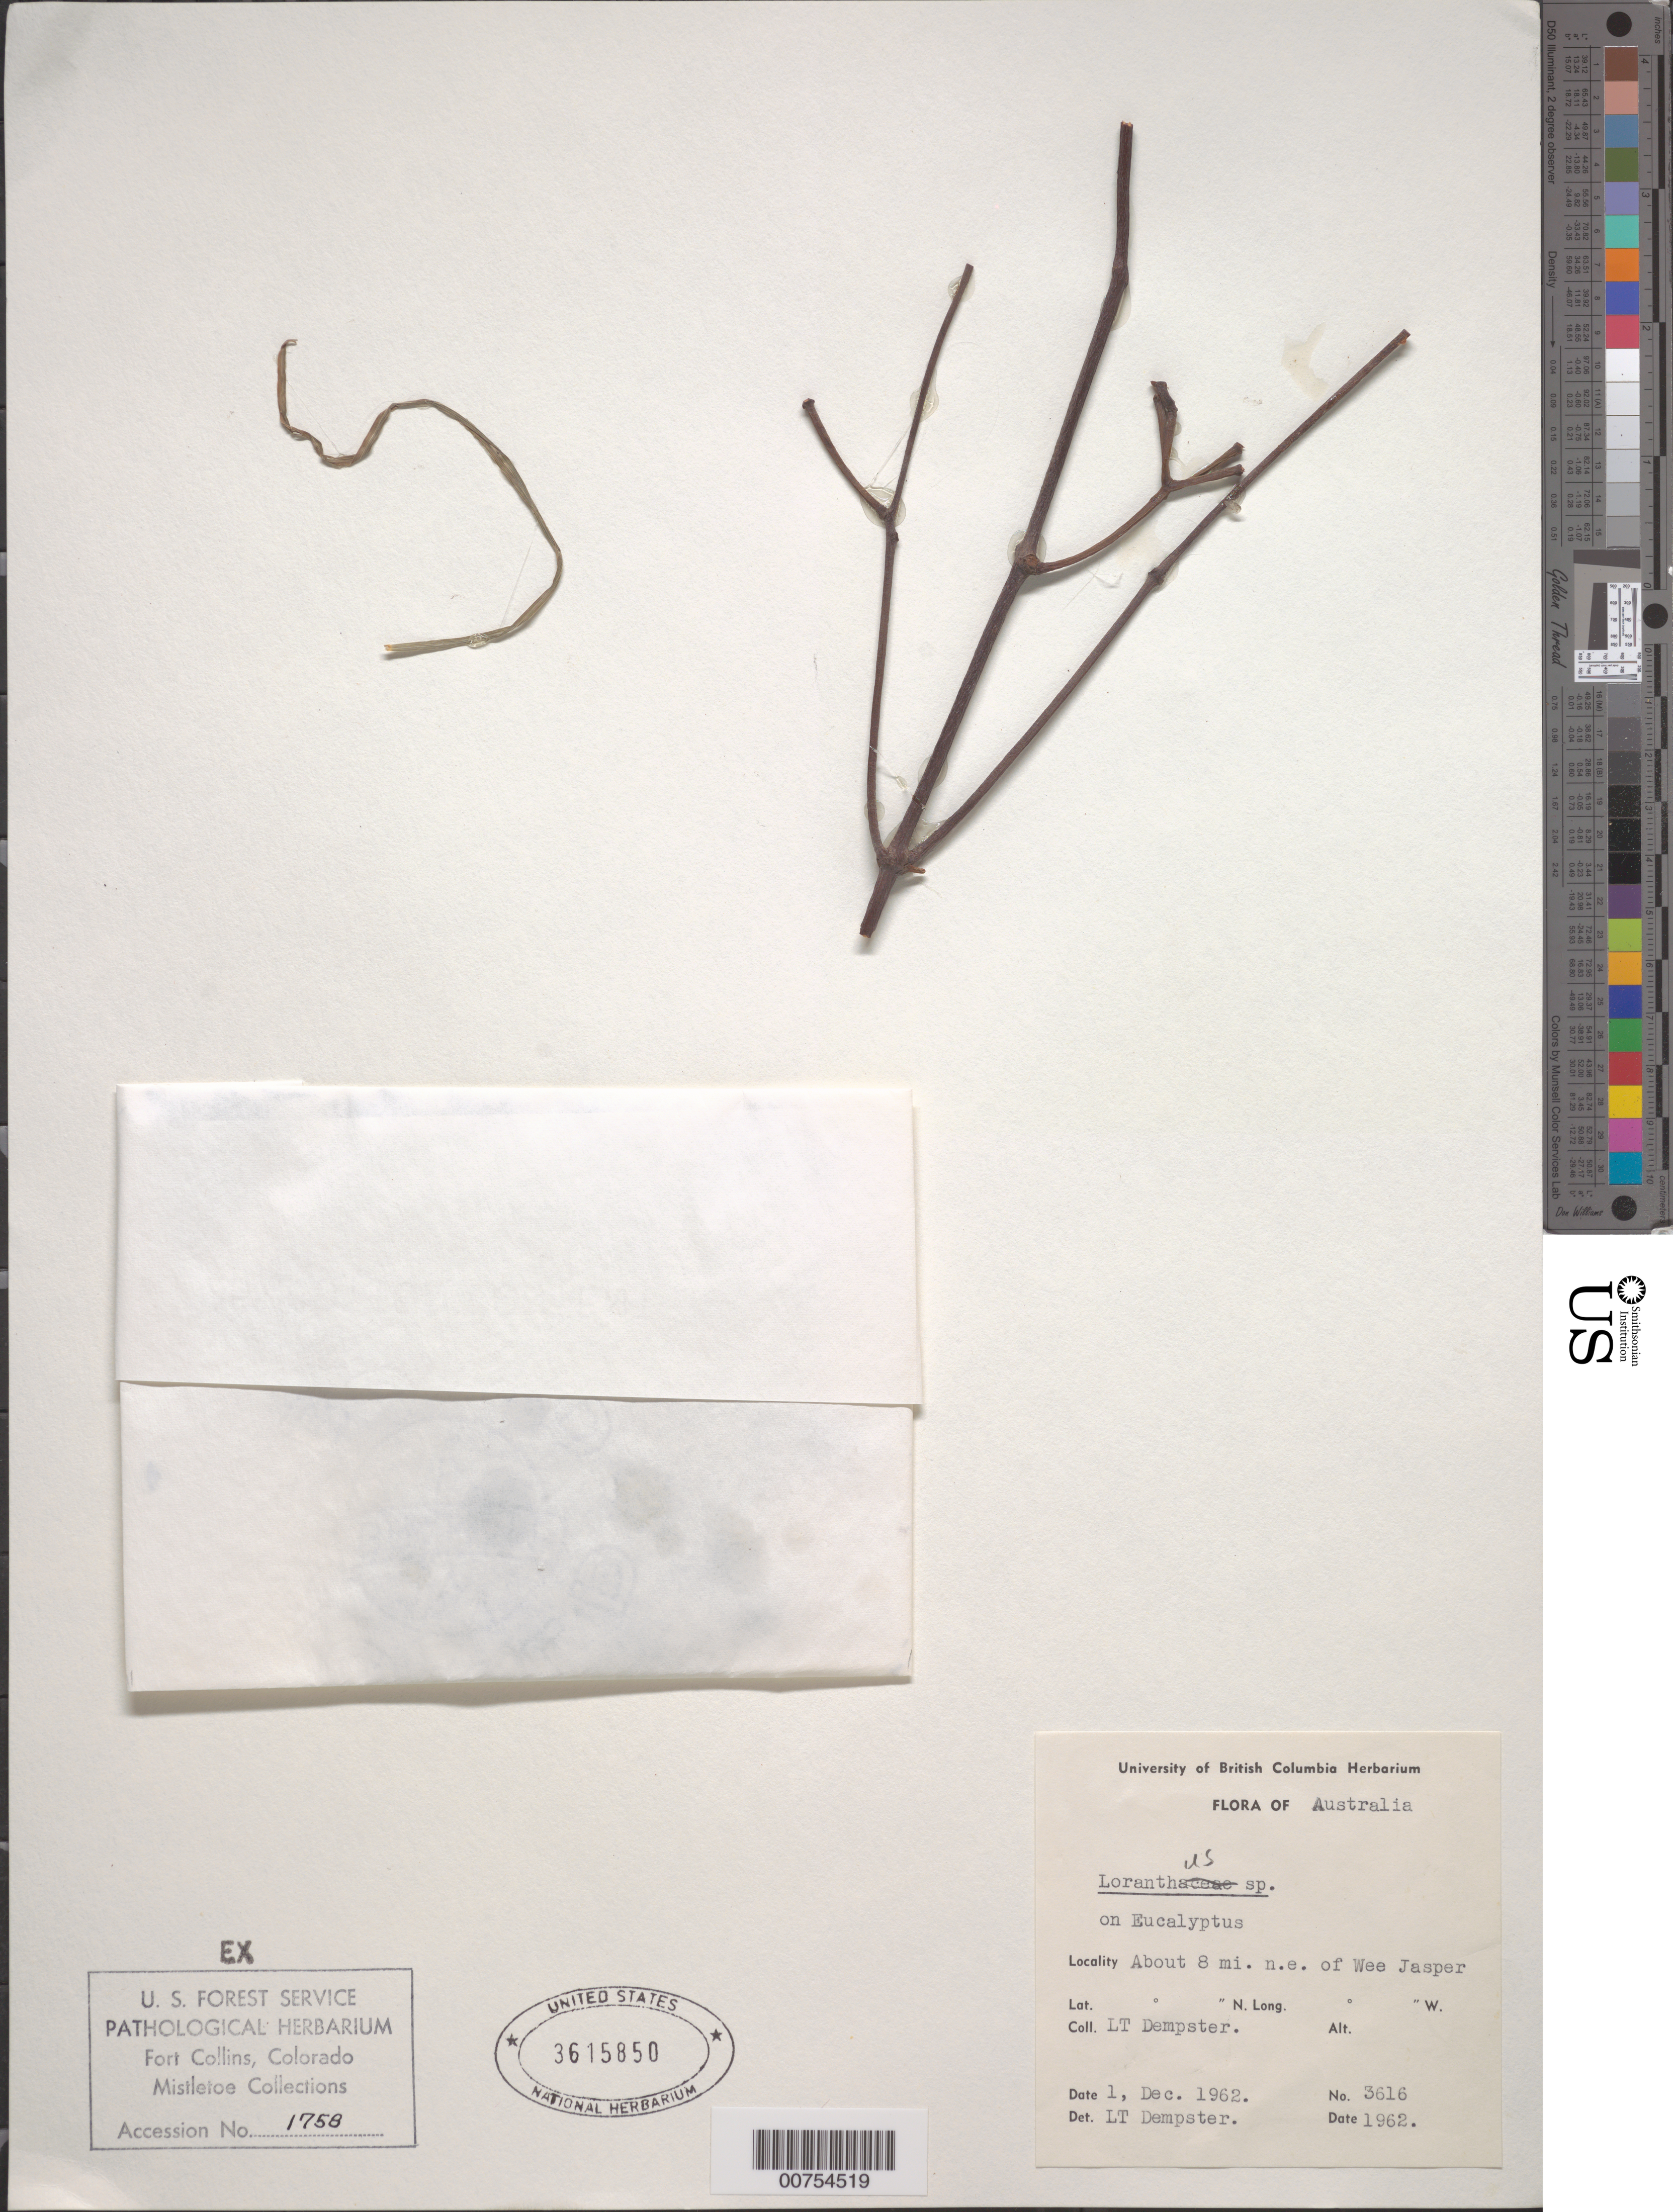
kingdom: Plantae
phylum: Tracheophyta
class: Magnoliopsida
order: Myrtales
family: Myrtaceae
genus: Eucalyptus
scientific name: Eucalyptus sp.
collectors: L. T. Dempster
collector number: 3616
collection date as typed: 1 Dec 1962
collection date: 1962-12-01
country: Australia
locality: Wee Jasper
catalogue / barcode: US 3615850